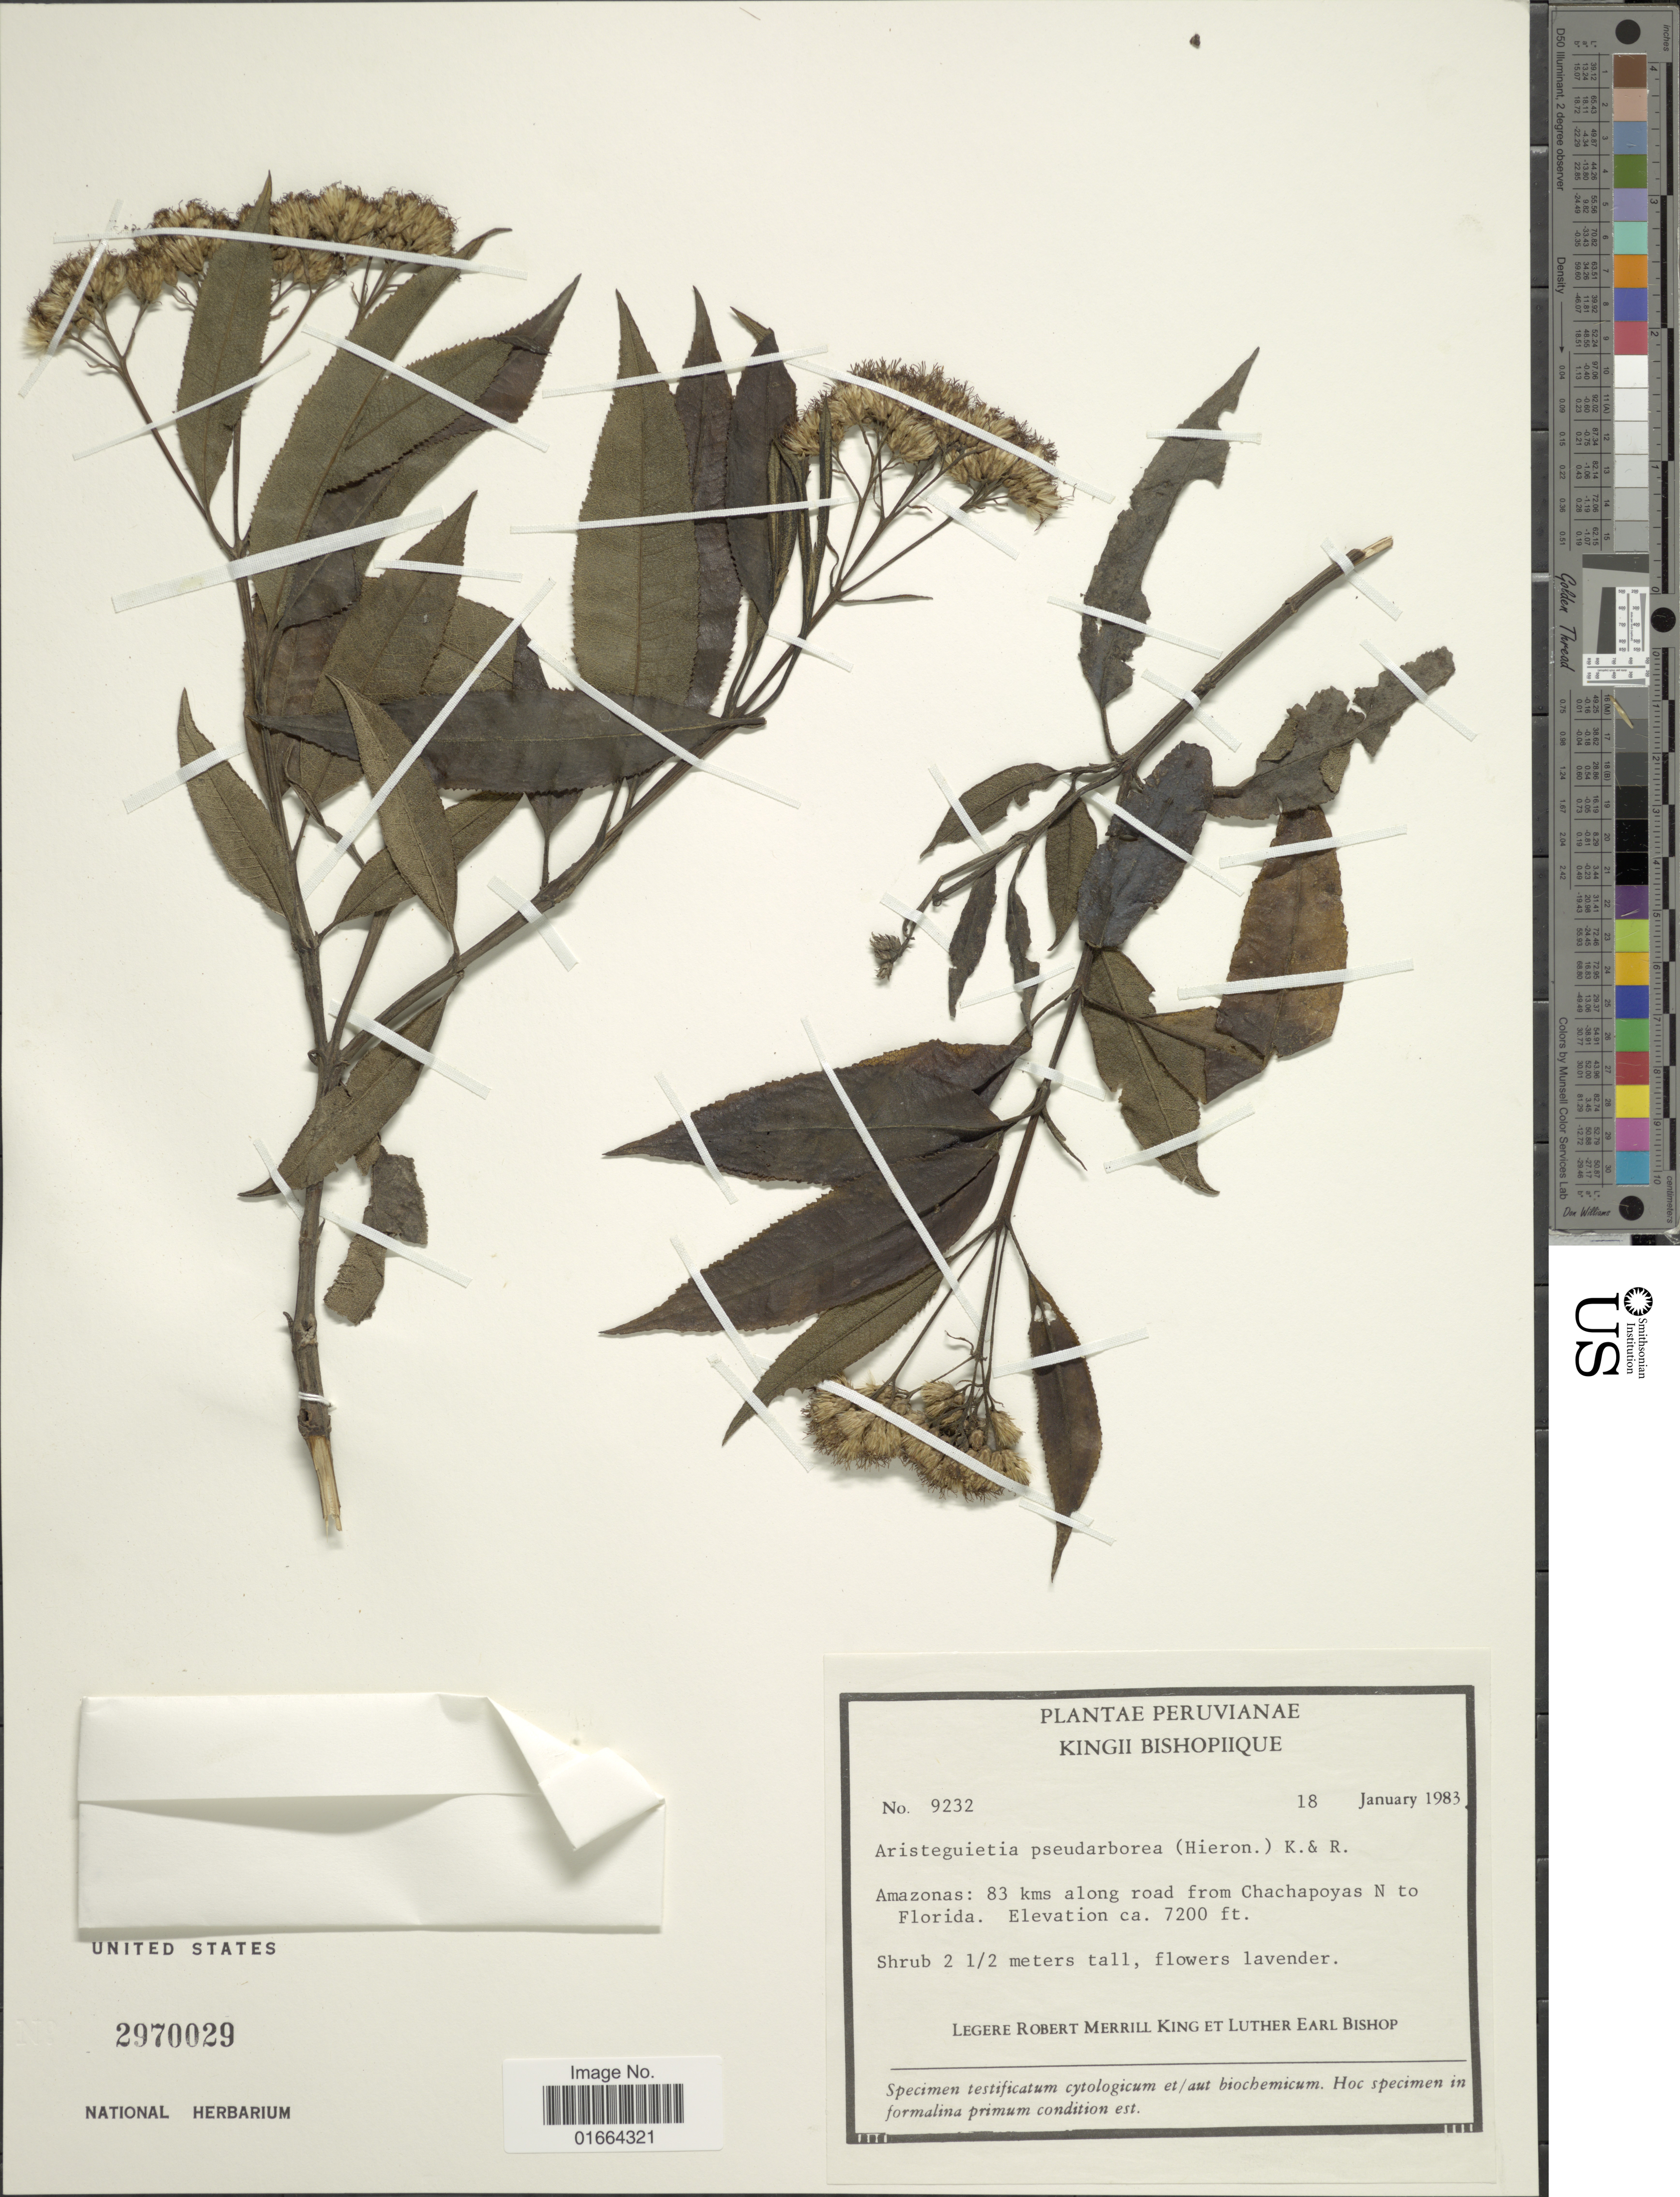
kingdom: Plantae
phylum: Tracheophyta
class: Magnoliopsida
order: Asterales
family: Asteraceae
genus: Aristeguietia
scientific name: Aristeguietia pseudarborea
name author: (Hieron.) R.M. King & H. Rob.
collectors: R. M. King & L. E. Bishop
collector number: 9232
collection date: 1983-01-18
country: Peru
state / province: Amazonas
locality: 83 kms along road from Chachapoyas N to Florida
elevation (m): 2195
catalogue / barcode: US 2970029